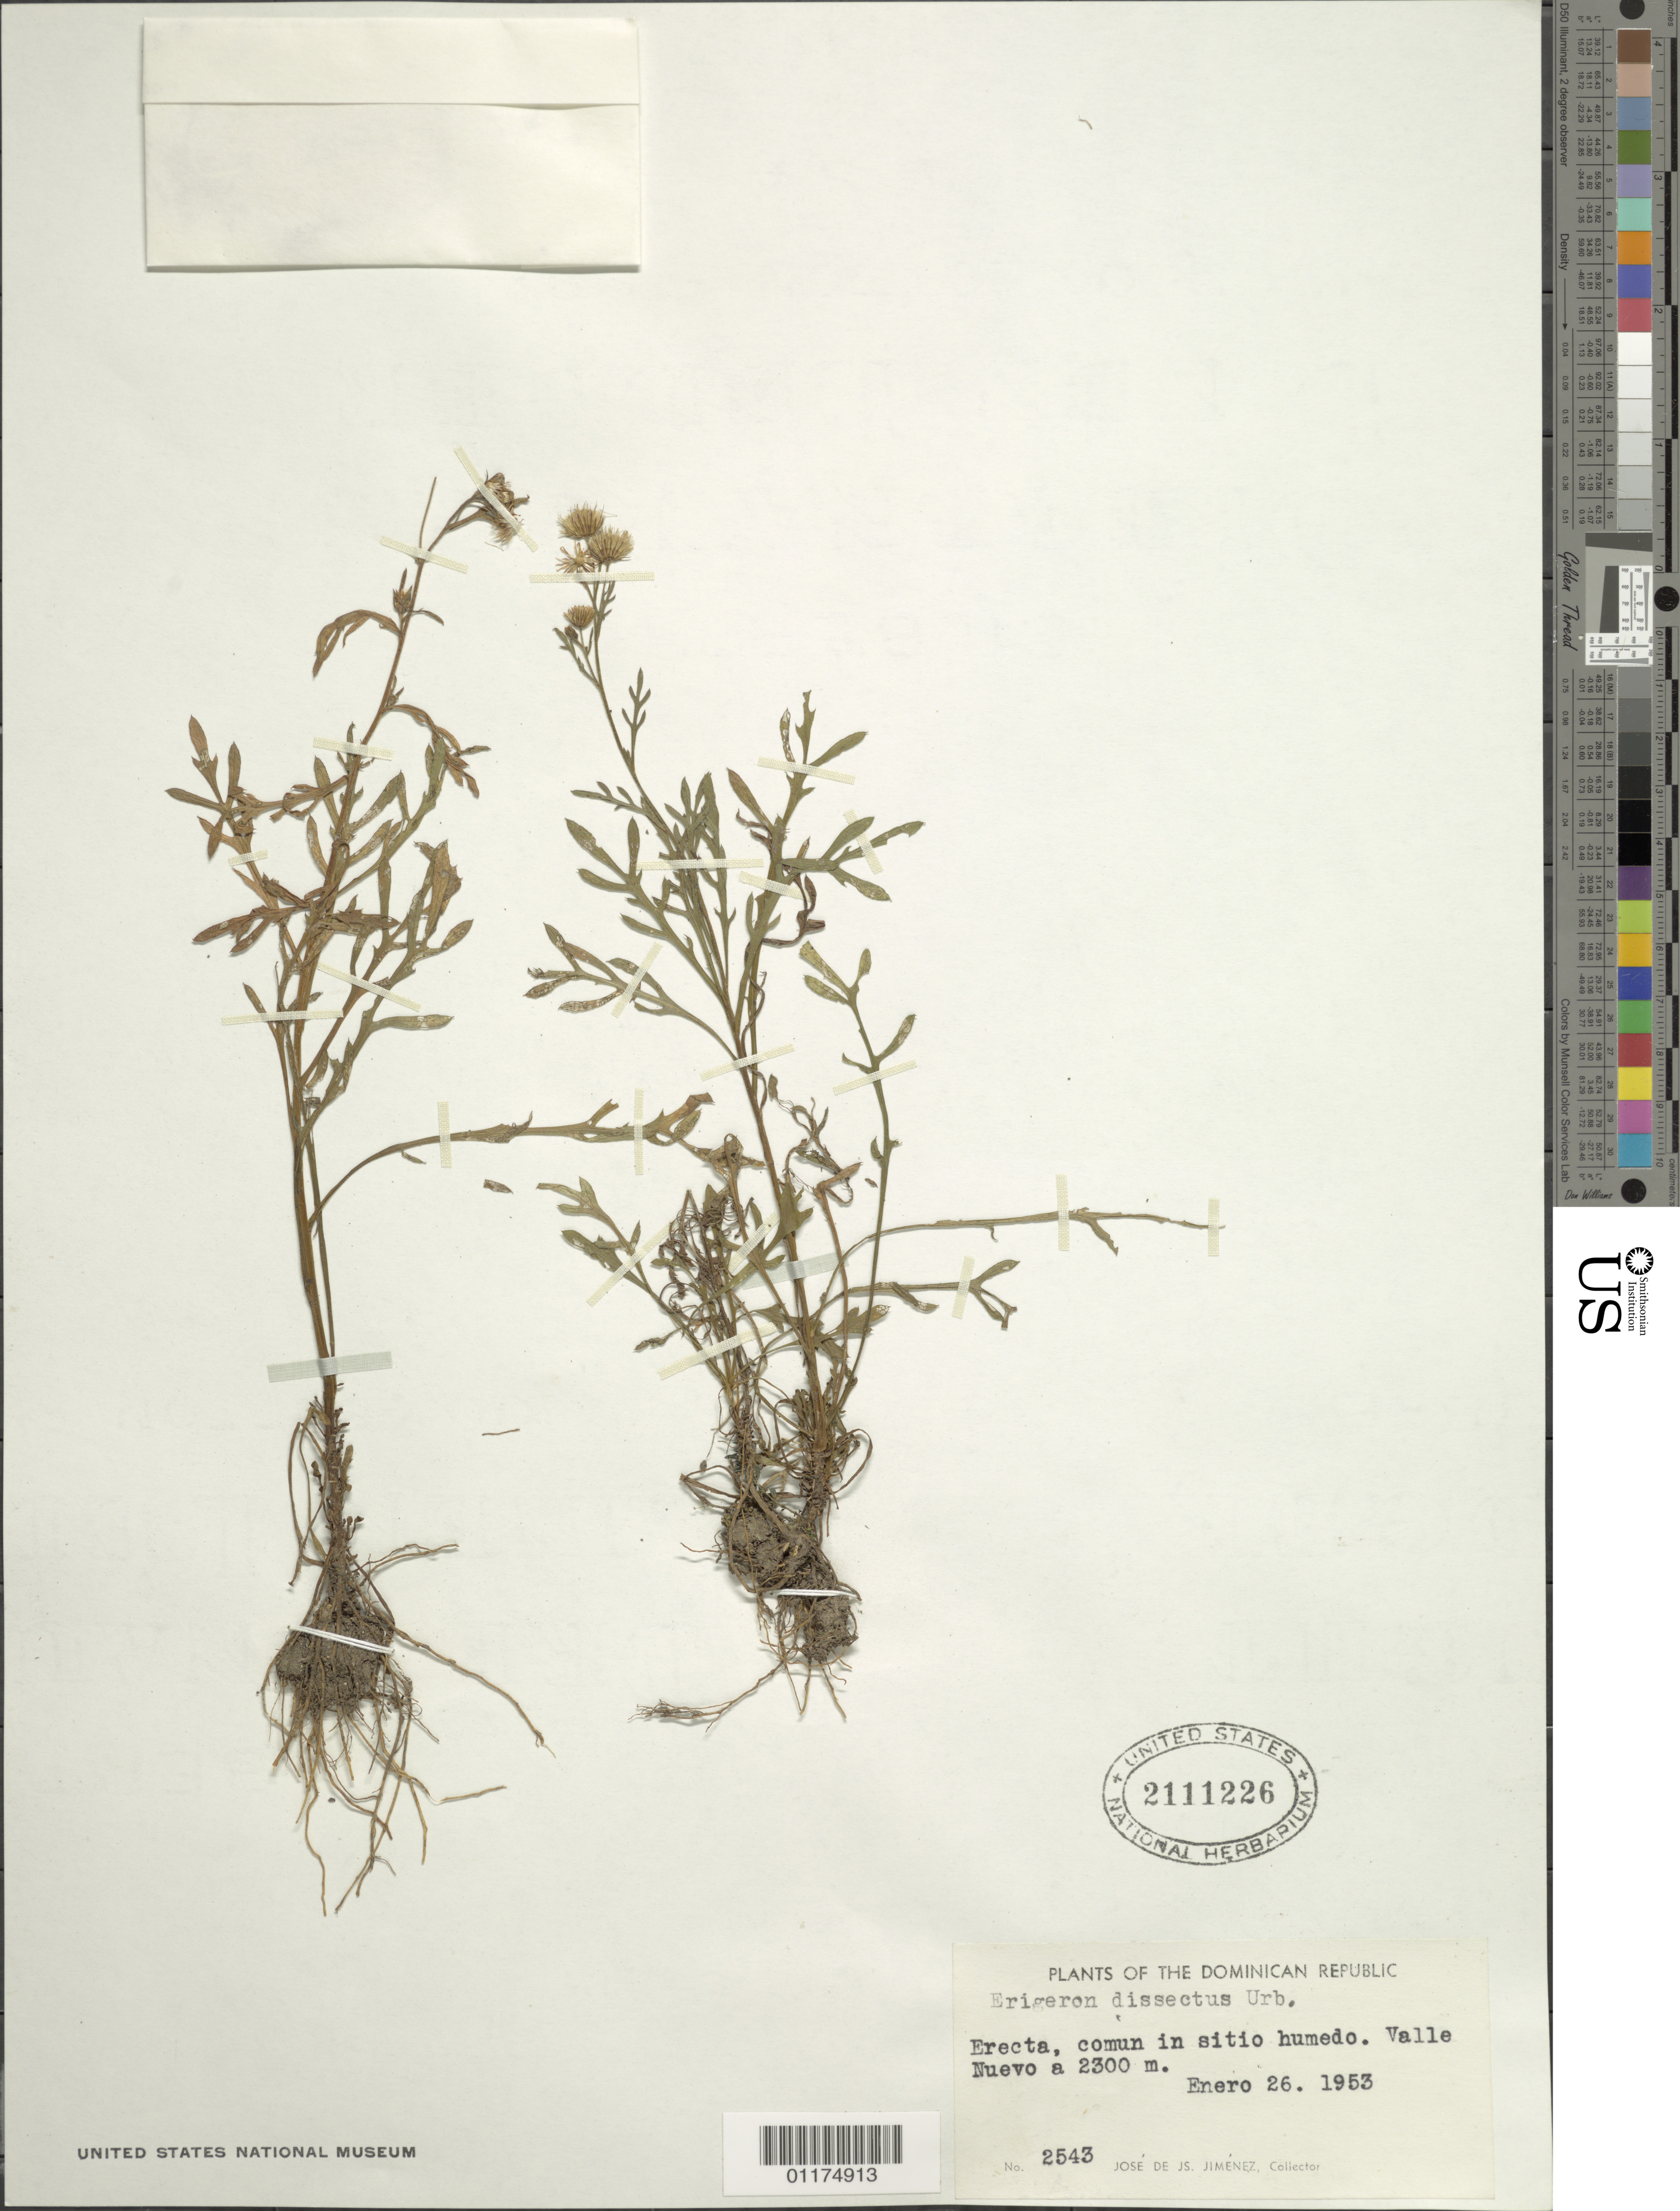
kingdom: Plantae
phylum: Tracheophyta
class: Magnoliopsida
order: Asterales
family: Asteraceae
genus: Erigeron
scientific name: Erigeron dissectus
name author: Urb.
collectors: J. J. Jiménez Almonte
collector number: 2543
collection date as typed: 26 Jan 1953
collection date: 1953-01-26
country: Dominican Republic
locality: Valle Nuevo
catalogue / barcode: US 2111226